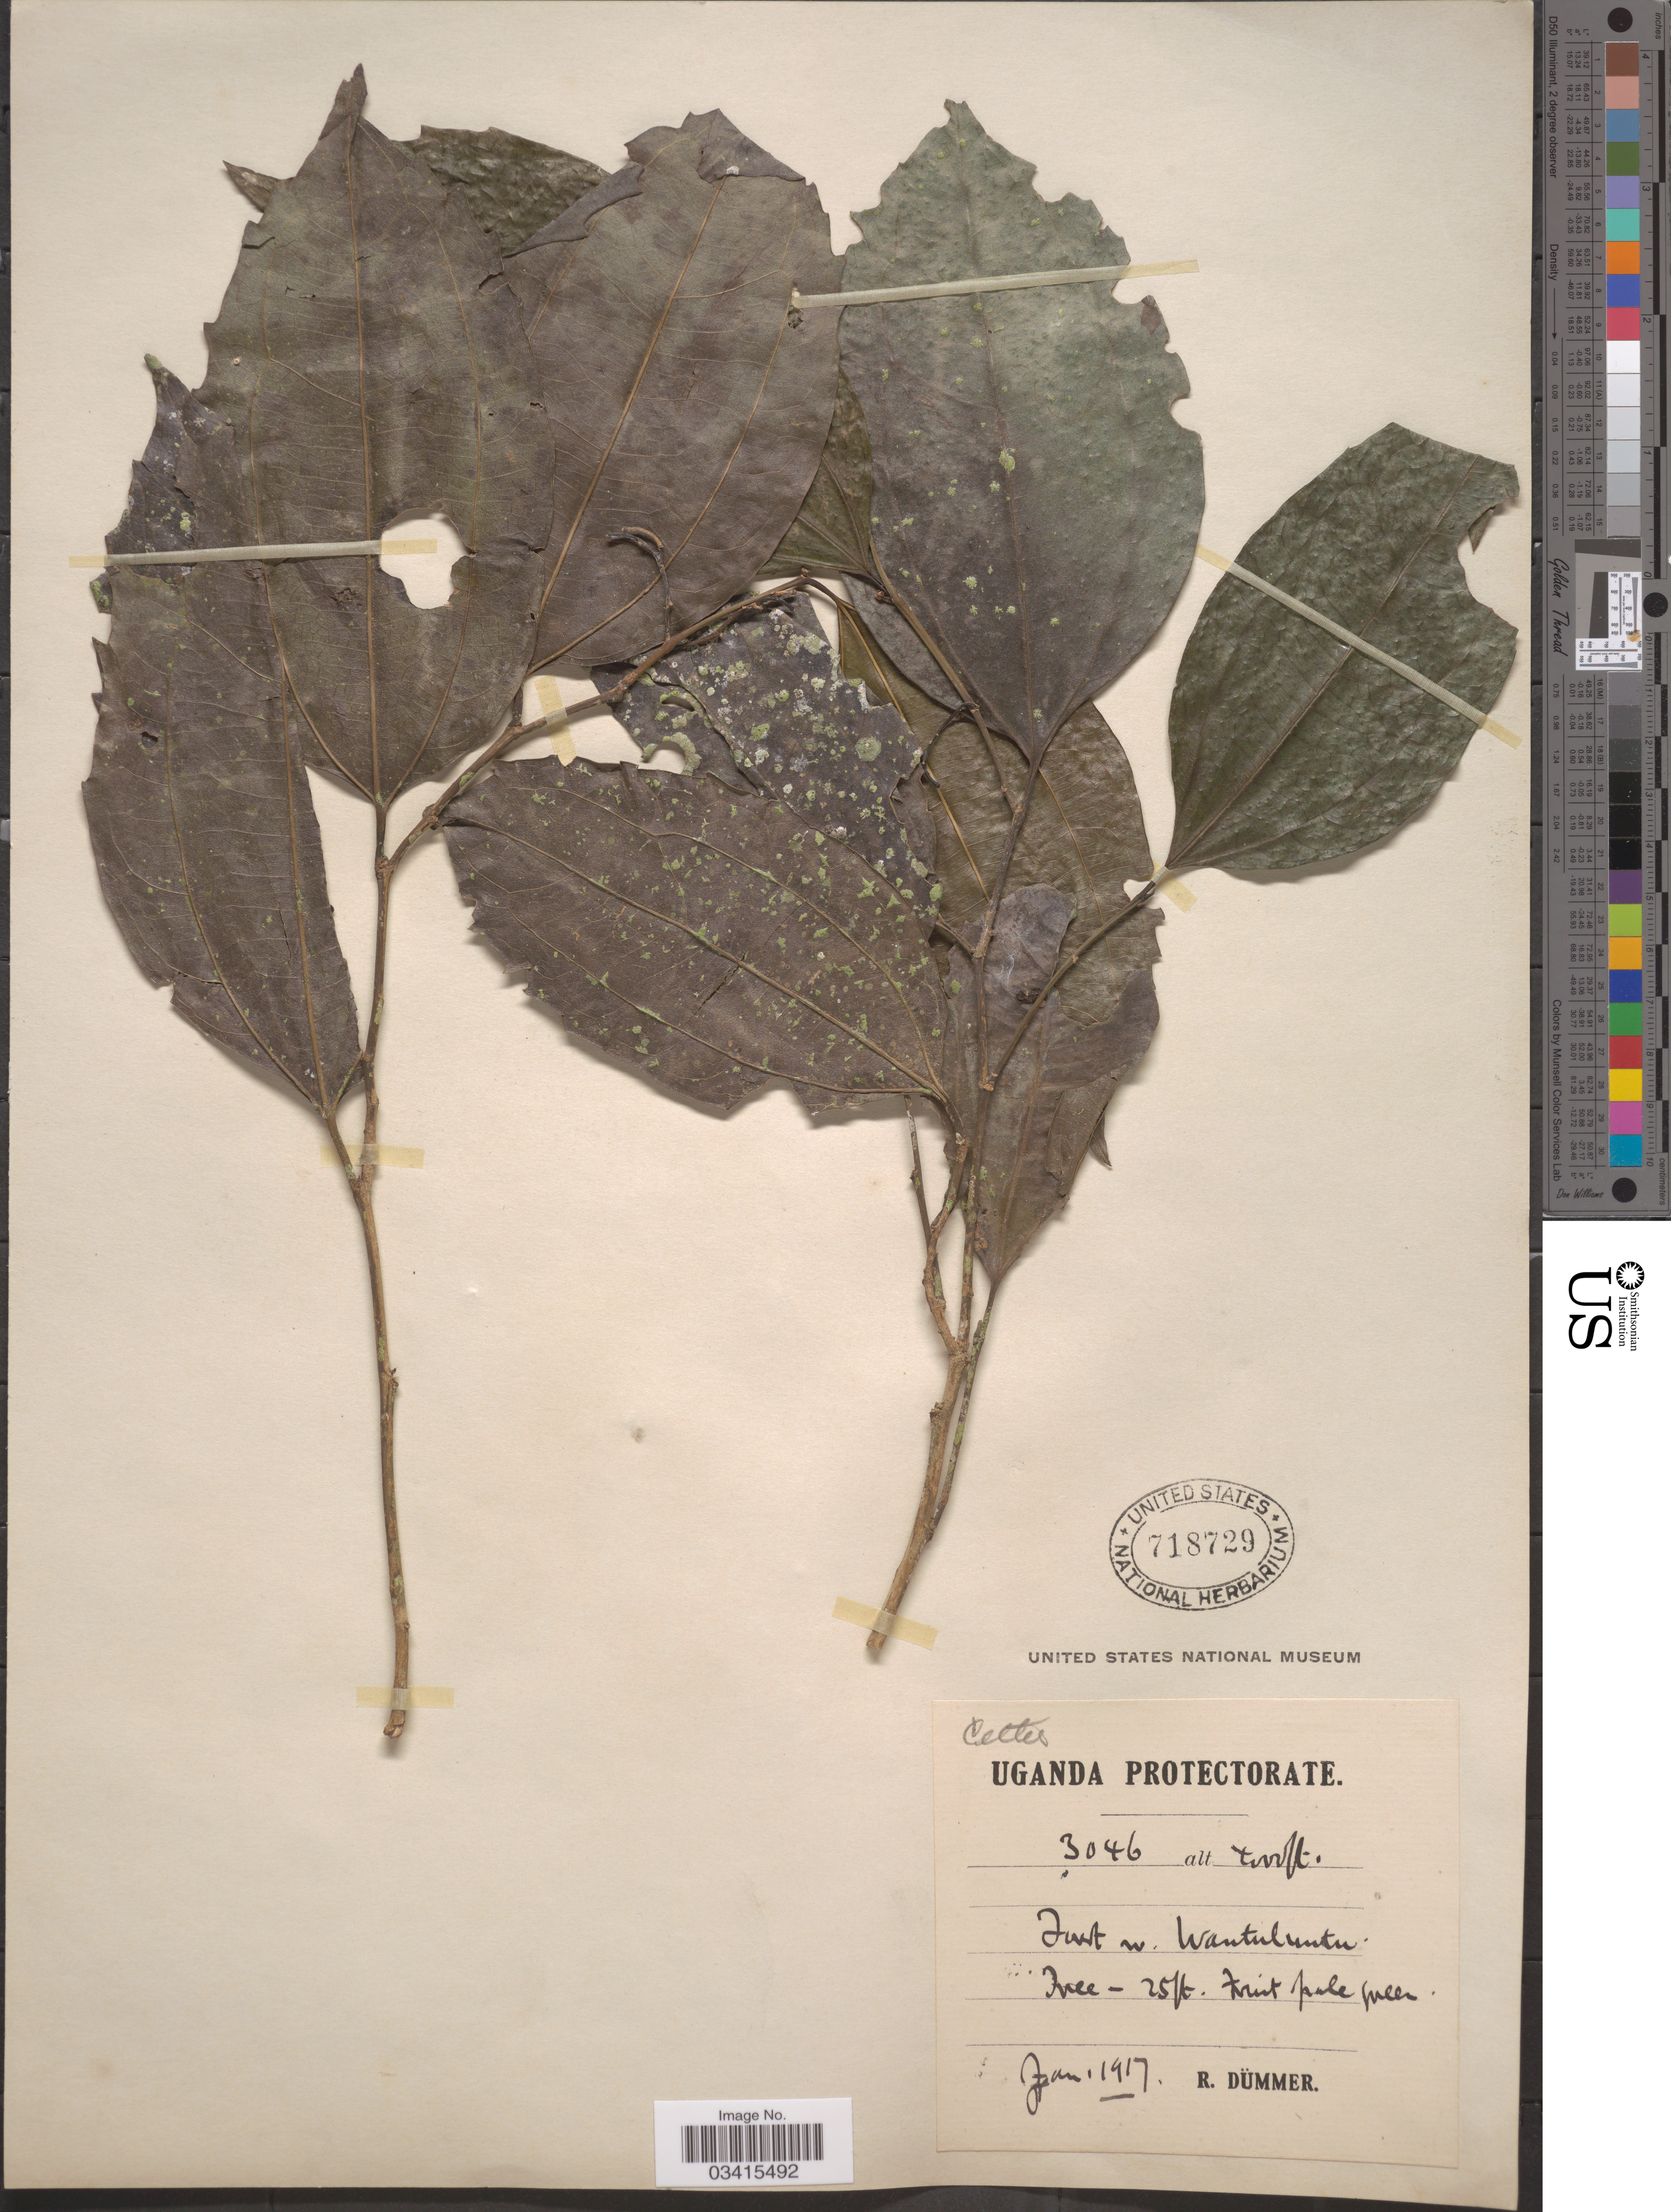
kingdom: Plantae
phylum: Tracheophyta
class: Magnoliopsida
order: Rosales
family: Cannabaceae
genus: Celtis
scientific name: Celtis sp.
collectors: R. A. Dümmer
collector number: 3046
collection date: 1917-01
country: Uganda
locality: Uganda Protectorate. Forest nr. Wantuluntu.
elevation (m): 1219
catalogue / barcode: US 718729